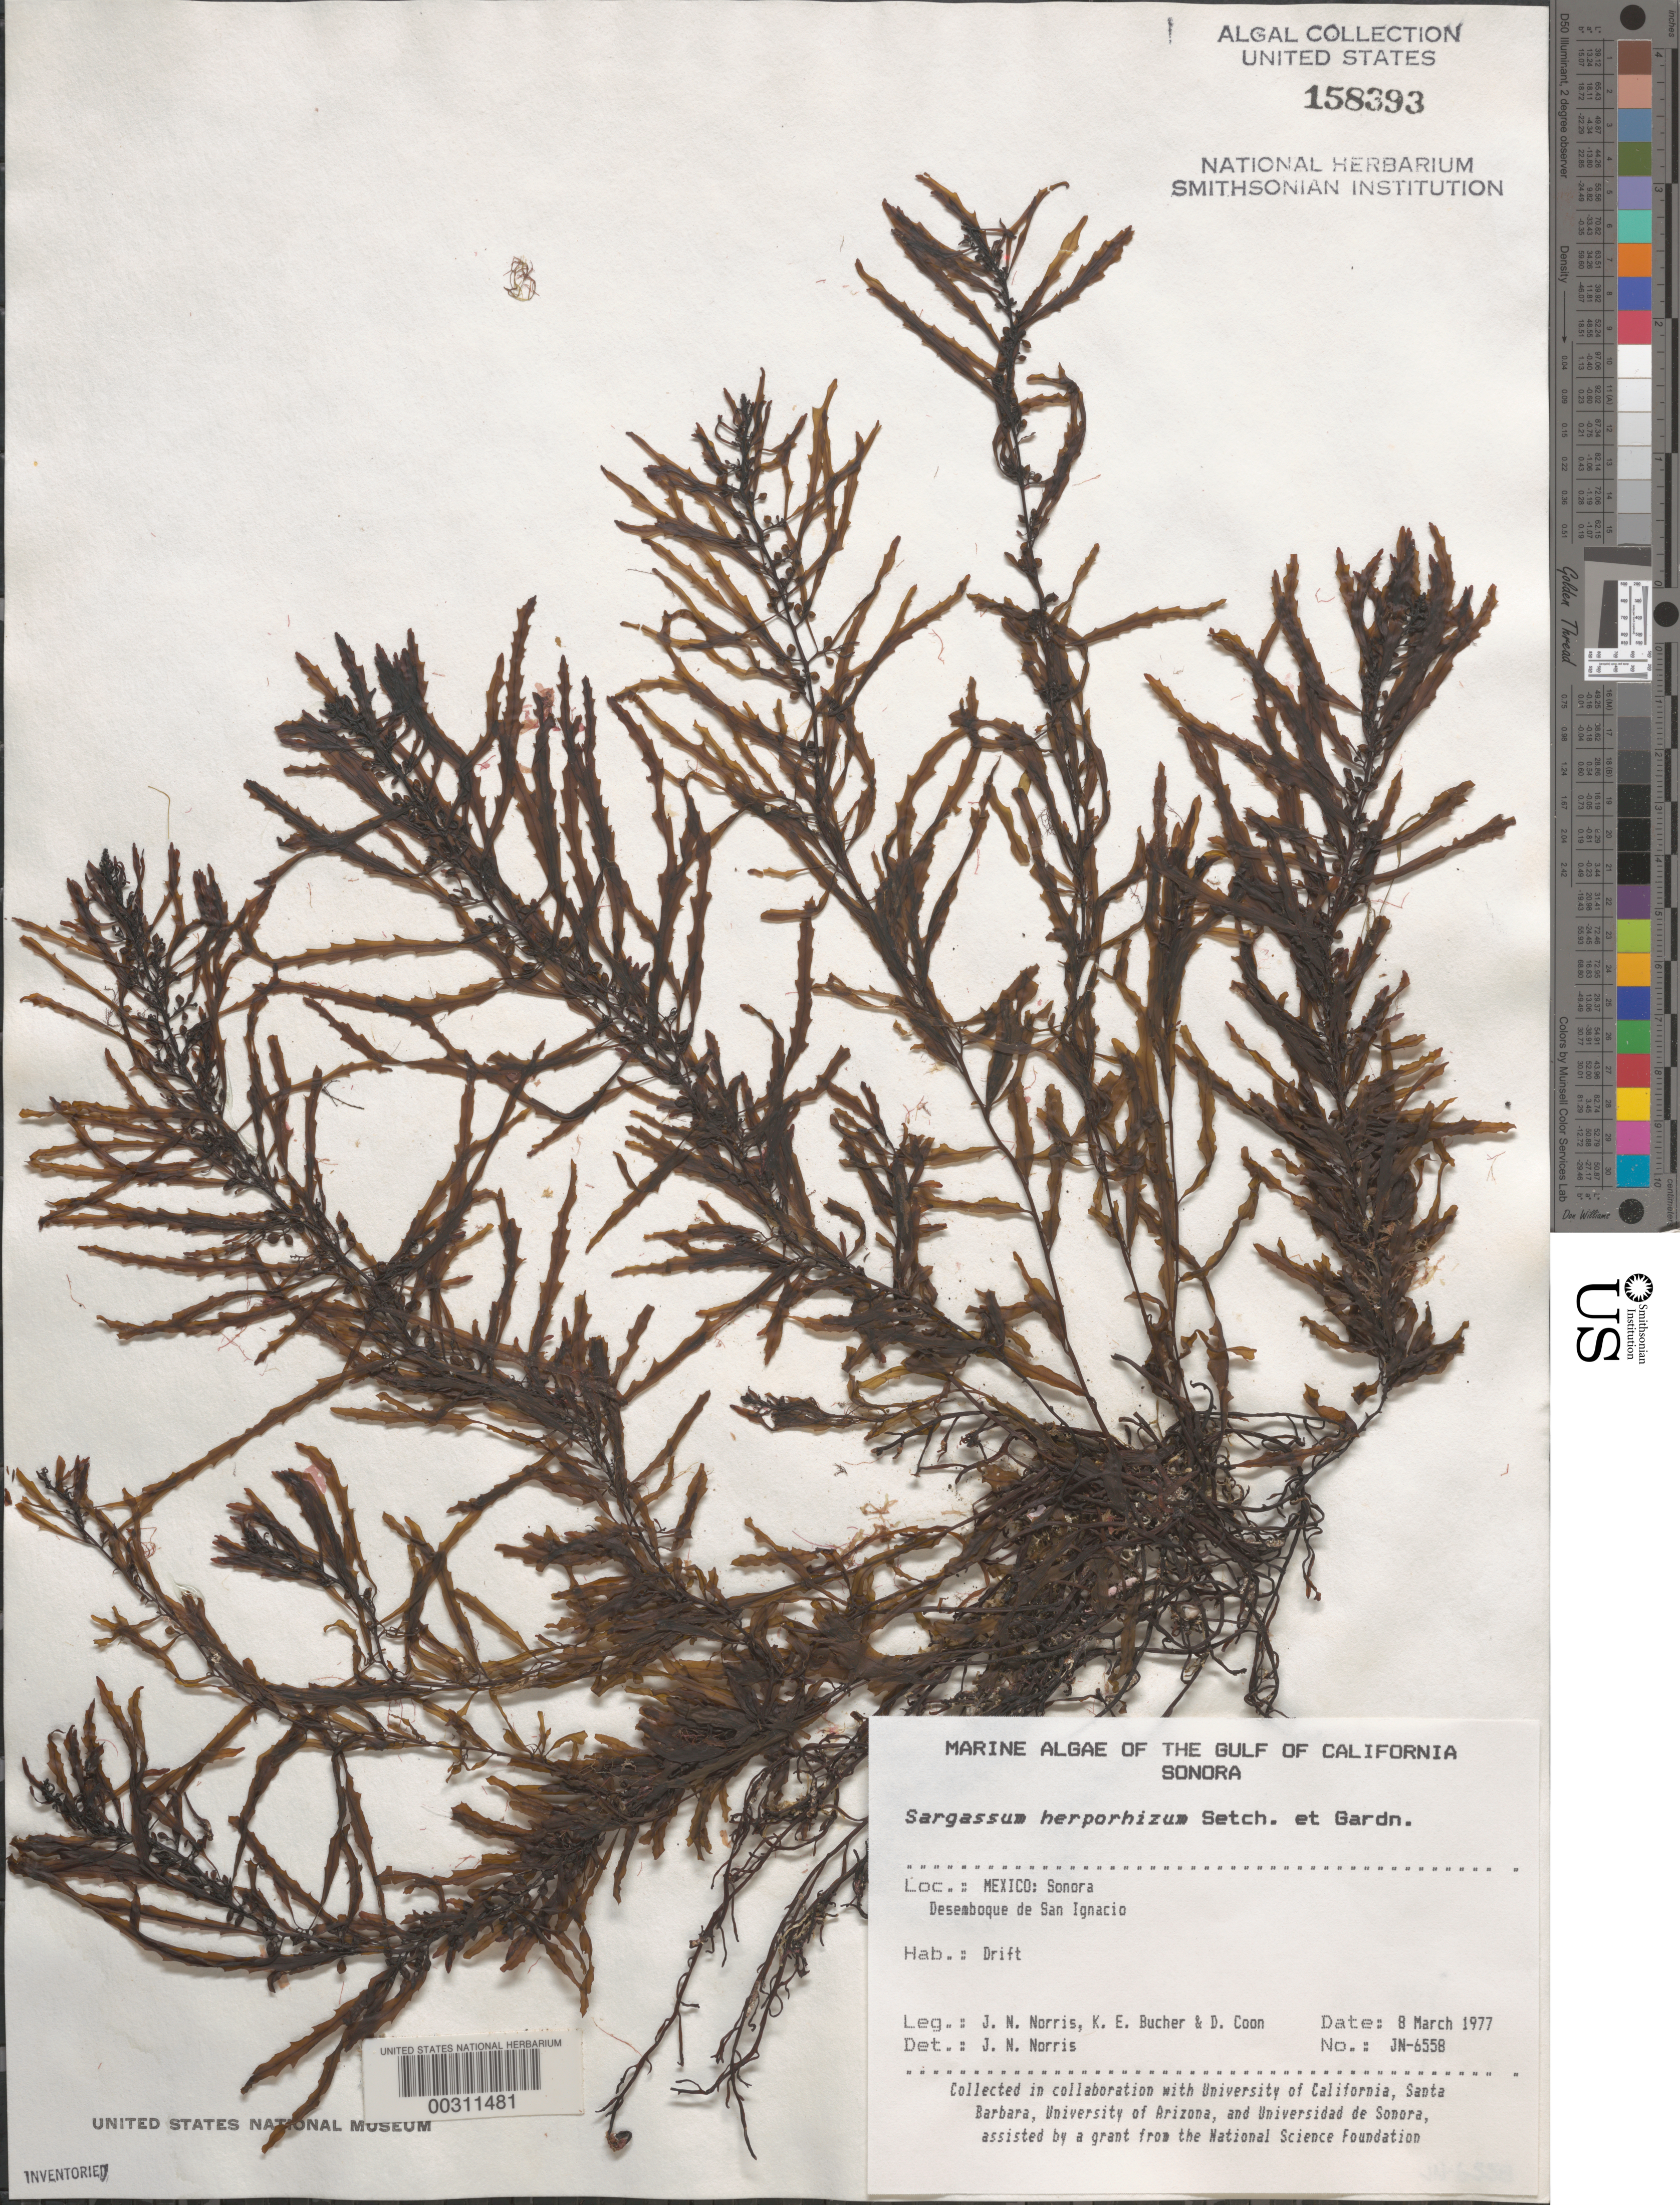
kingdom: Chromista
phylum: Ochrophyta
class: Phaeophyceae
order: Fucales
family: Sargassaceae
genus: Sargassum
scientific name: Sargassum herporhizum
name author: Setch. & N.L. Gardner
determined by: Norris, James N.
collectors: J. N. Norris, K. E. Bucher & D. Coon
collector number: JN-6558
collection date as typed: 08 Mar 1977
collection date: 1977-03-08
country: Mexico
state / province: Sonora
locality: Desemboque de San Ignacio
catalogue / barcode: US 158393